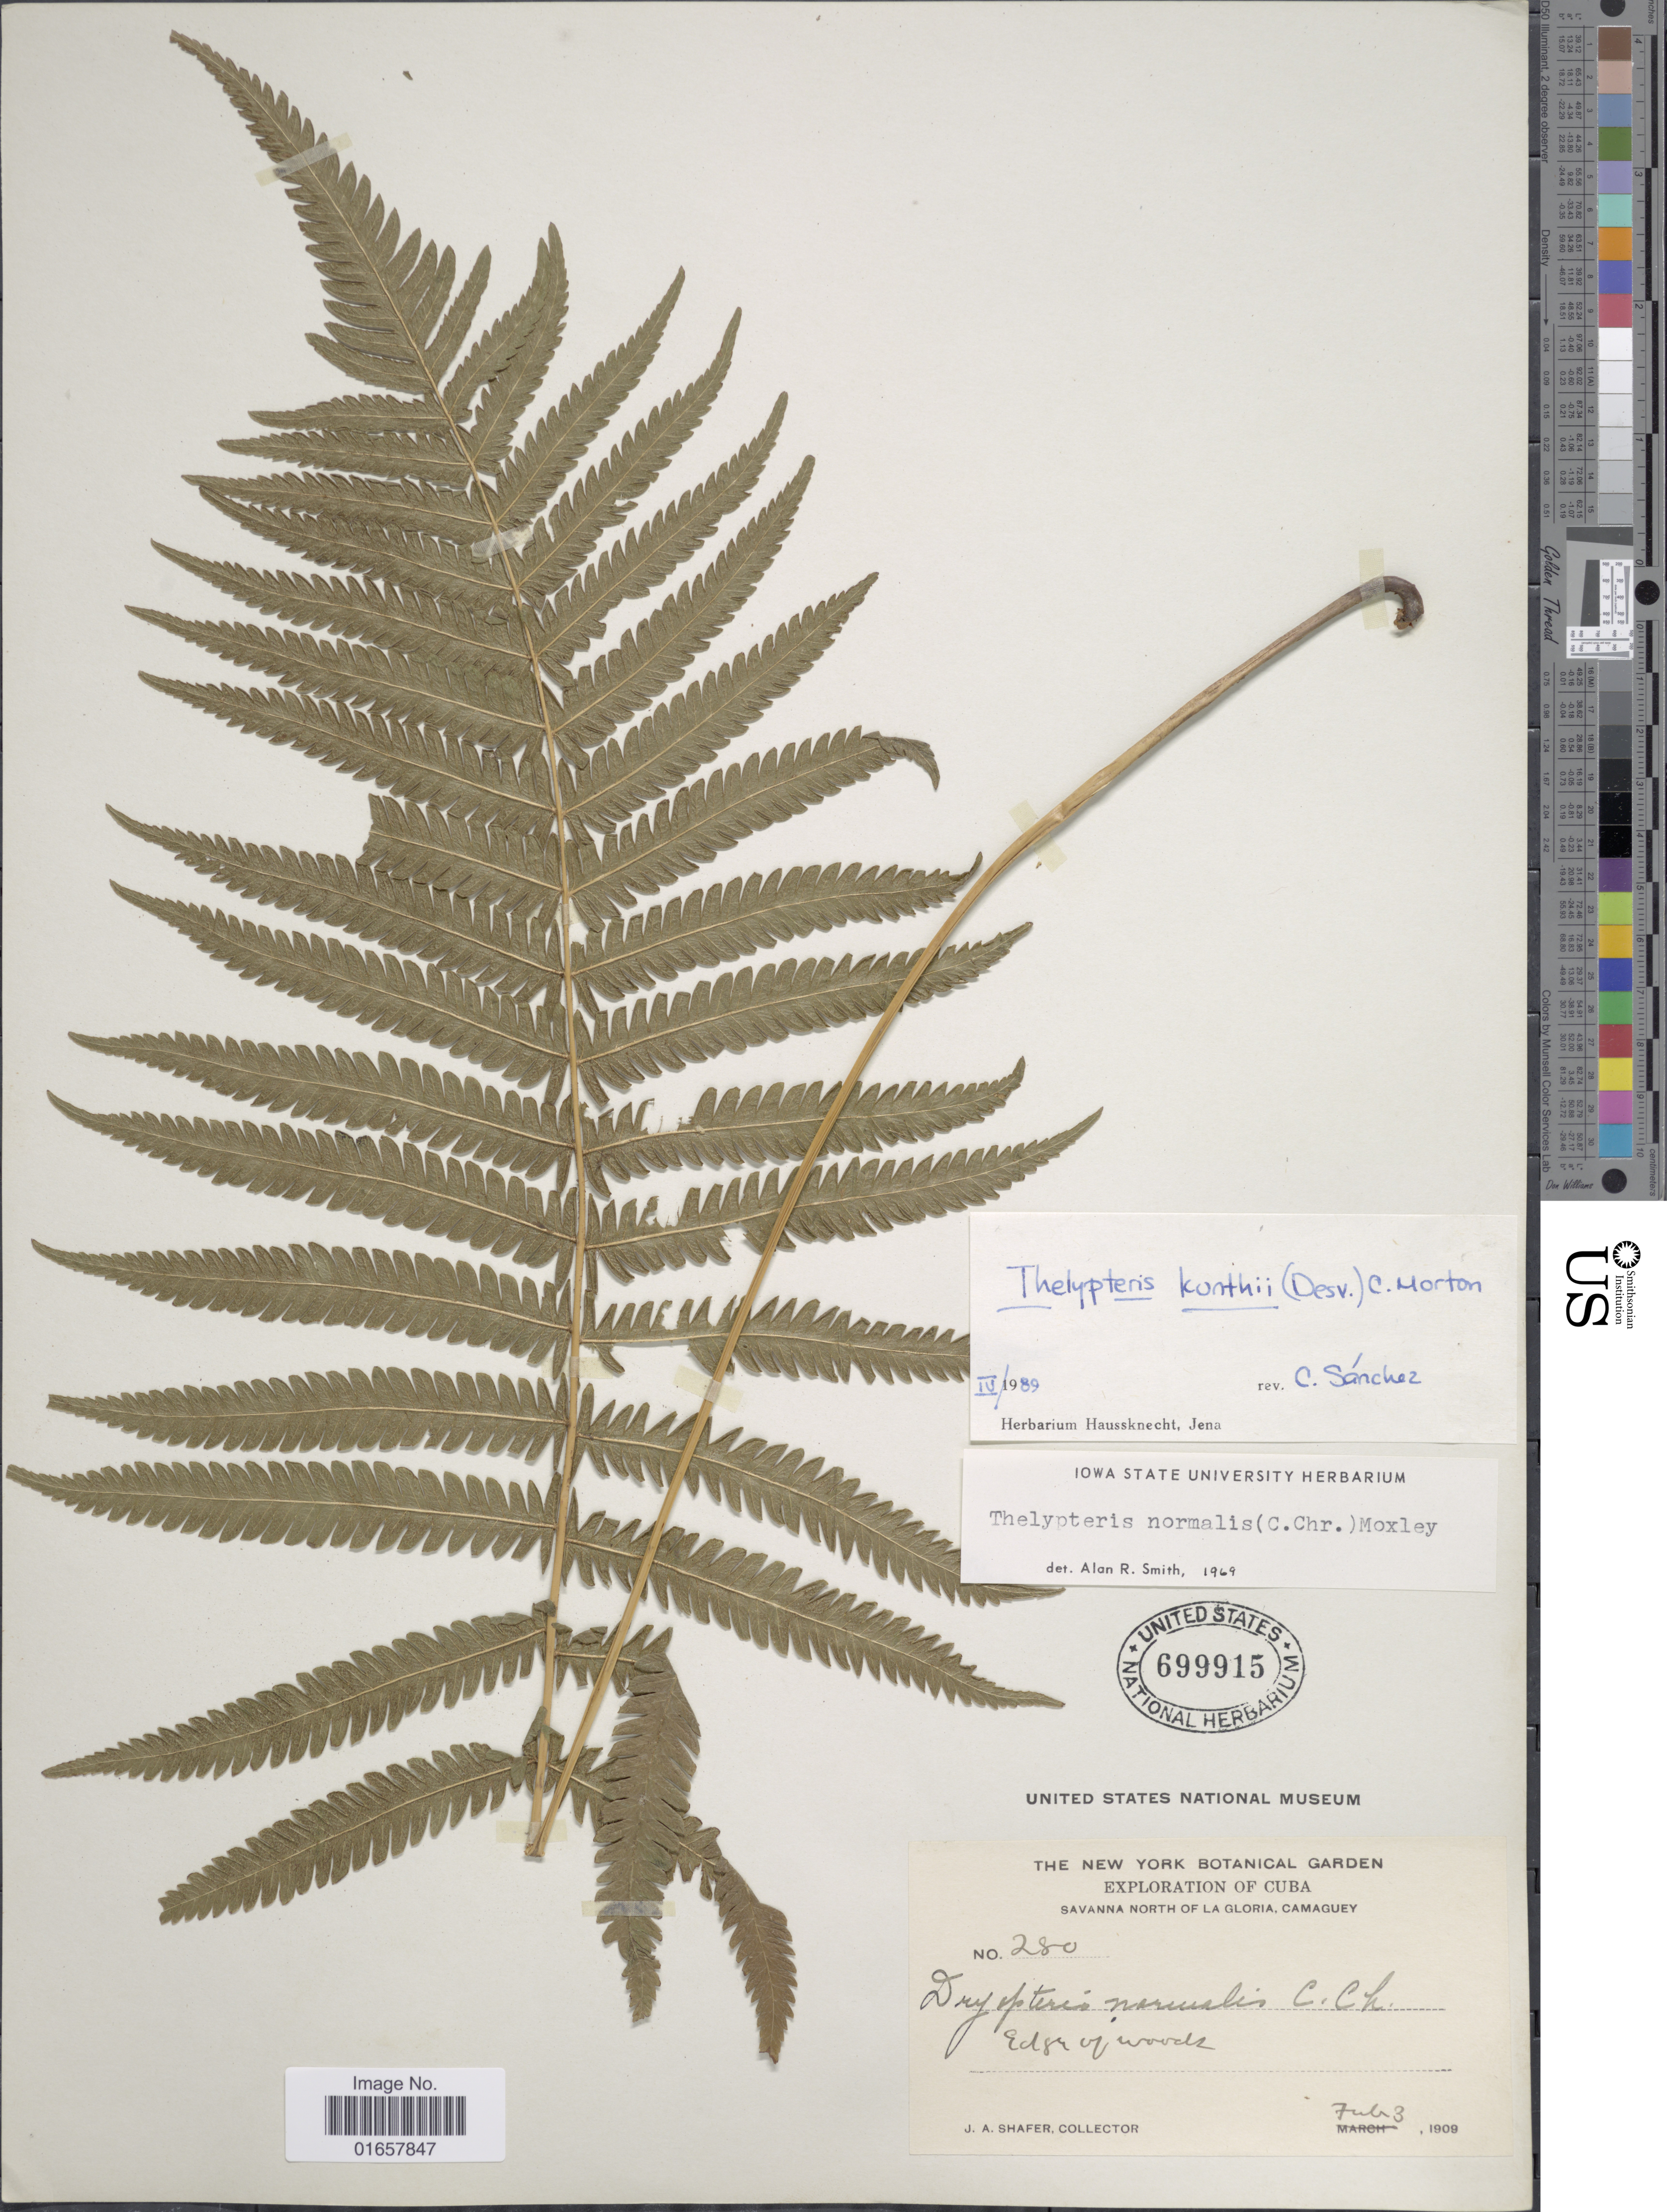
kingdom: Plantae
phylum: Tracheophyta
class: Polypodiopsida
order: Polypodiales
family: Thelypteridaceae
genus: Christella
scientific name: Christella kunthii comb. ined.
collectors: J. A. Shafer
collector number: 280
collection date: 1909-02-03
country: Cuba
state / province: Camagüey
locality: Cuba, Savanna North of La Gloria, Camaguey.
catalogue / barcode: US 699915